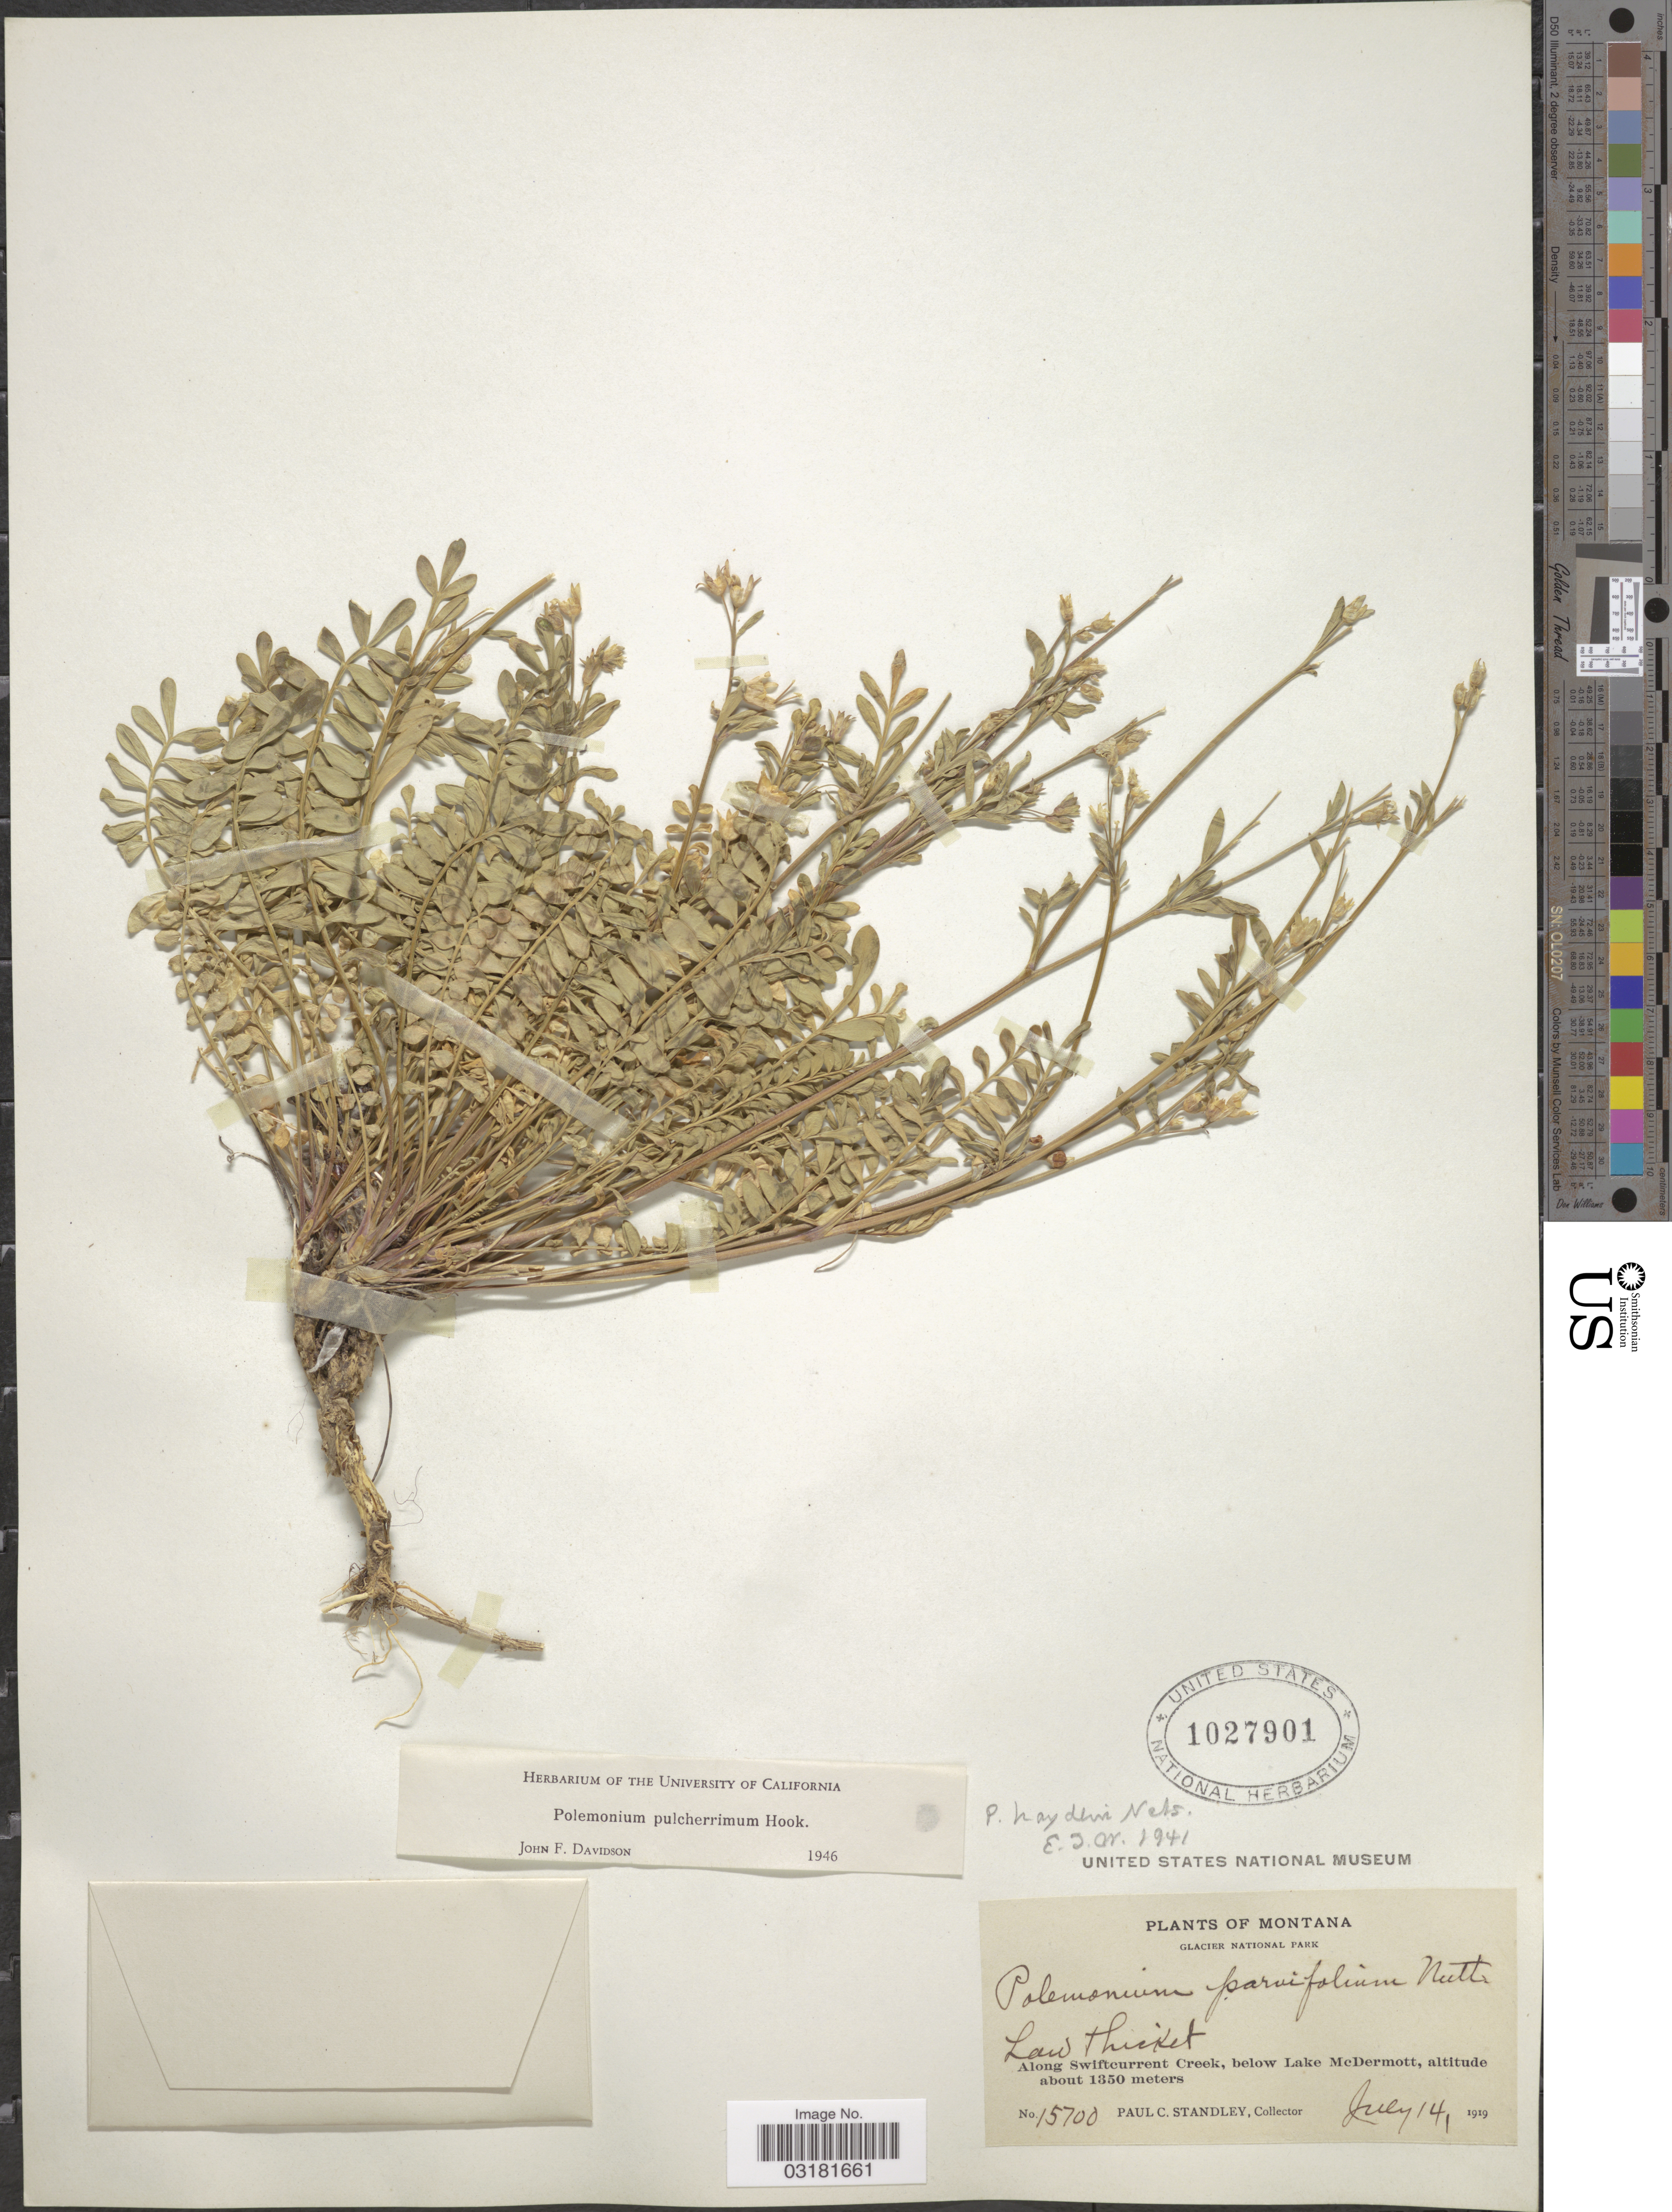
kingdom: Plantae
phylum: Tracheophyta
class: Magnoliopsida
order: Ericales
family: Polemoniaceae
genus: Polemonium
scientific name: Polemonium pulcherrimum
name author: Hook.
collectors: P. C. Standley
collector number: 15700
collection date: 1919-07-14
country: United States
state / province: Montana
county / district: Glacier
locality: Glacier National Park, Law thicket, Along Swiftcurrent Creek, below Lake McDermott.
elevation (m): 1350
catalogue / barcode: US 1027901